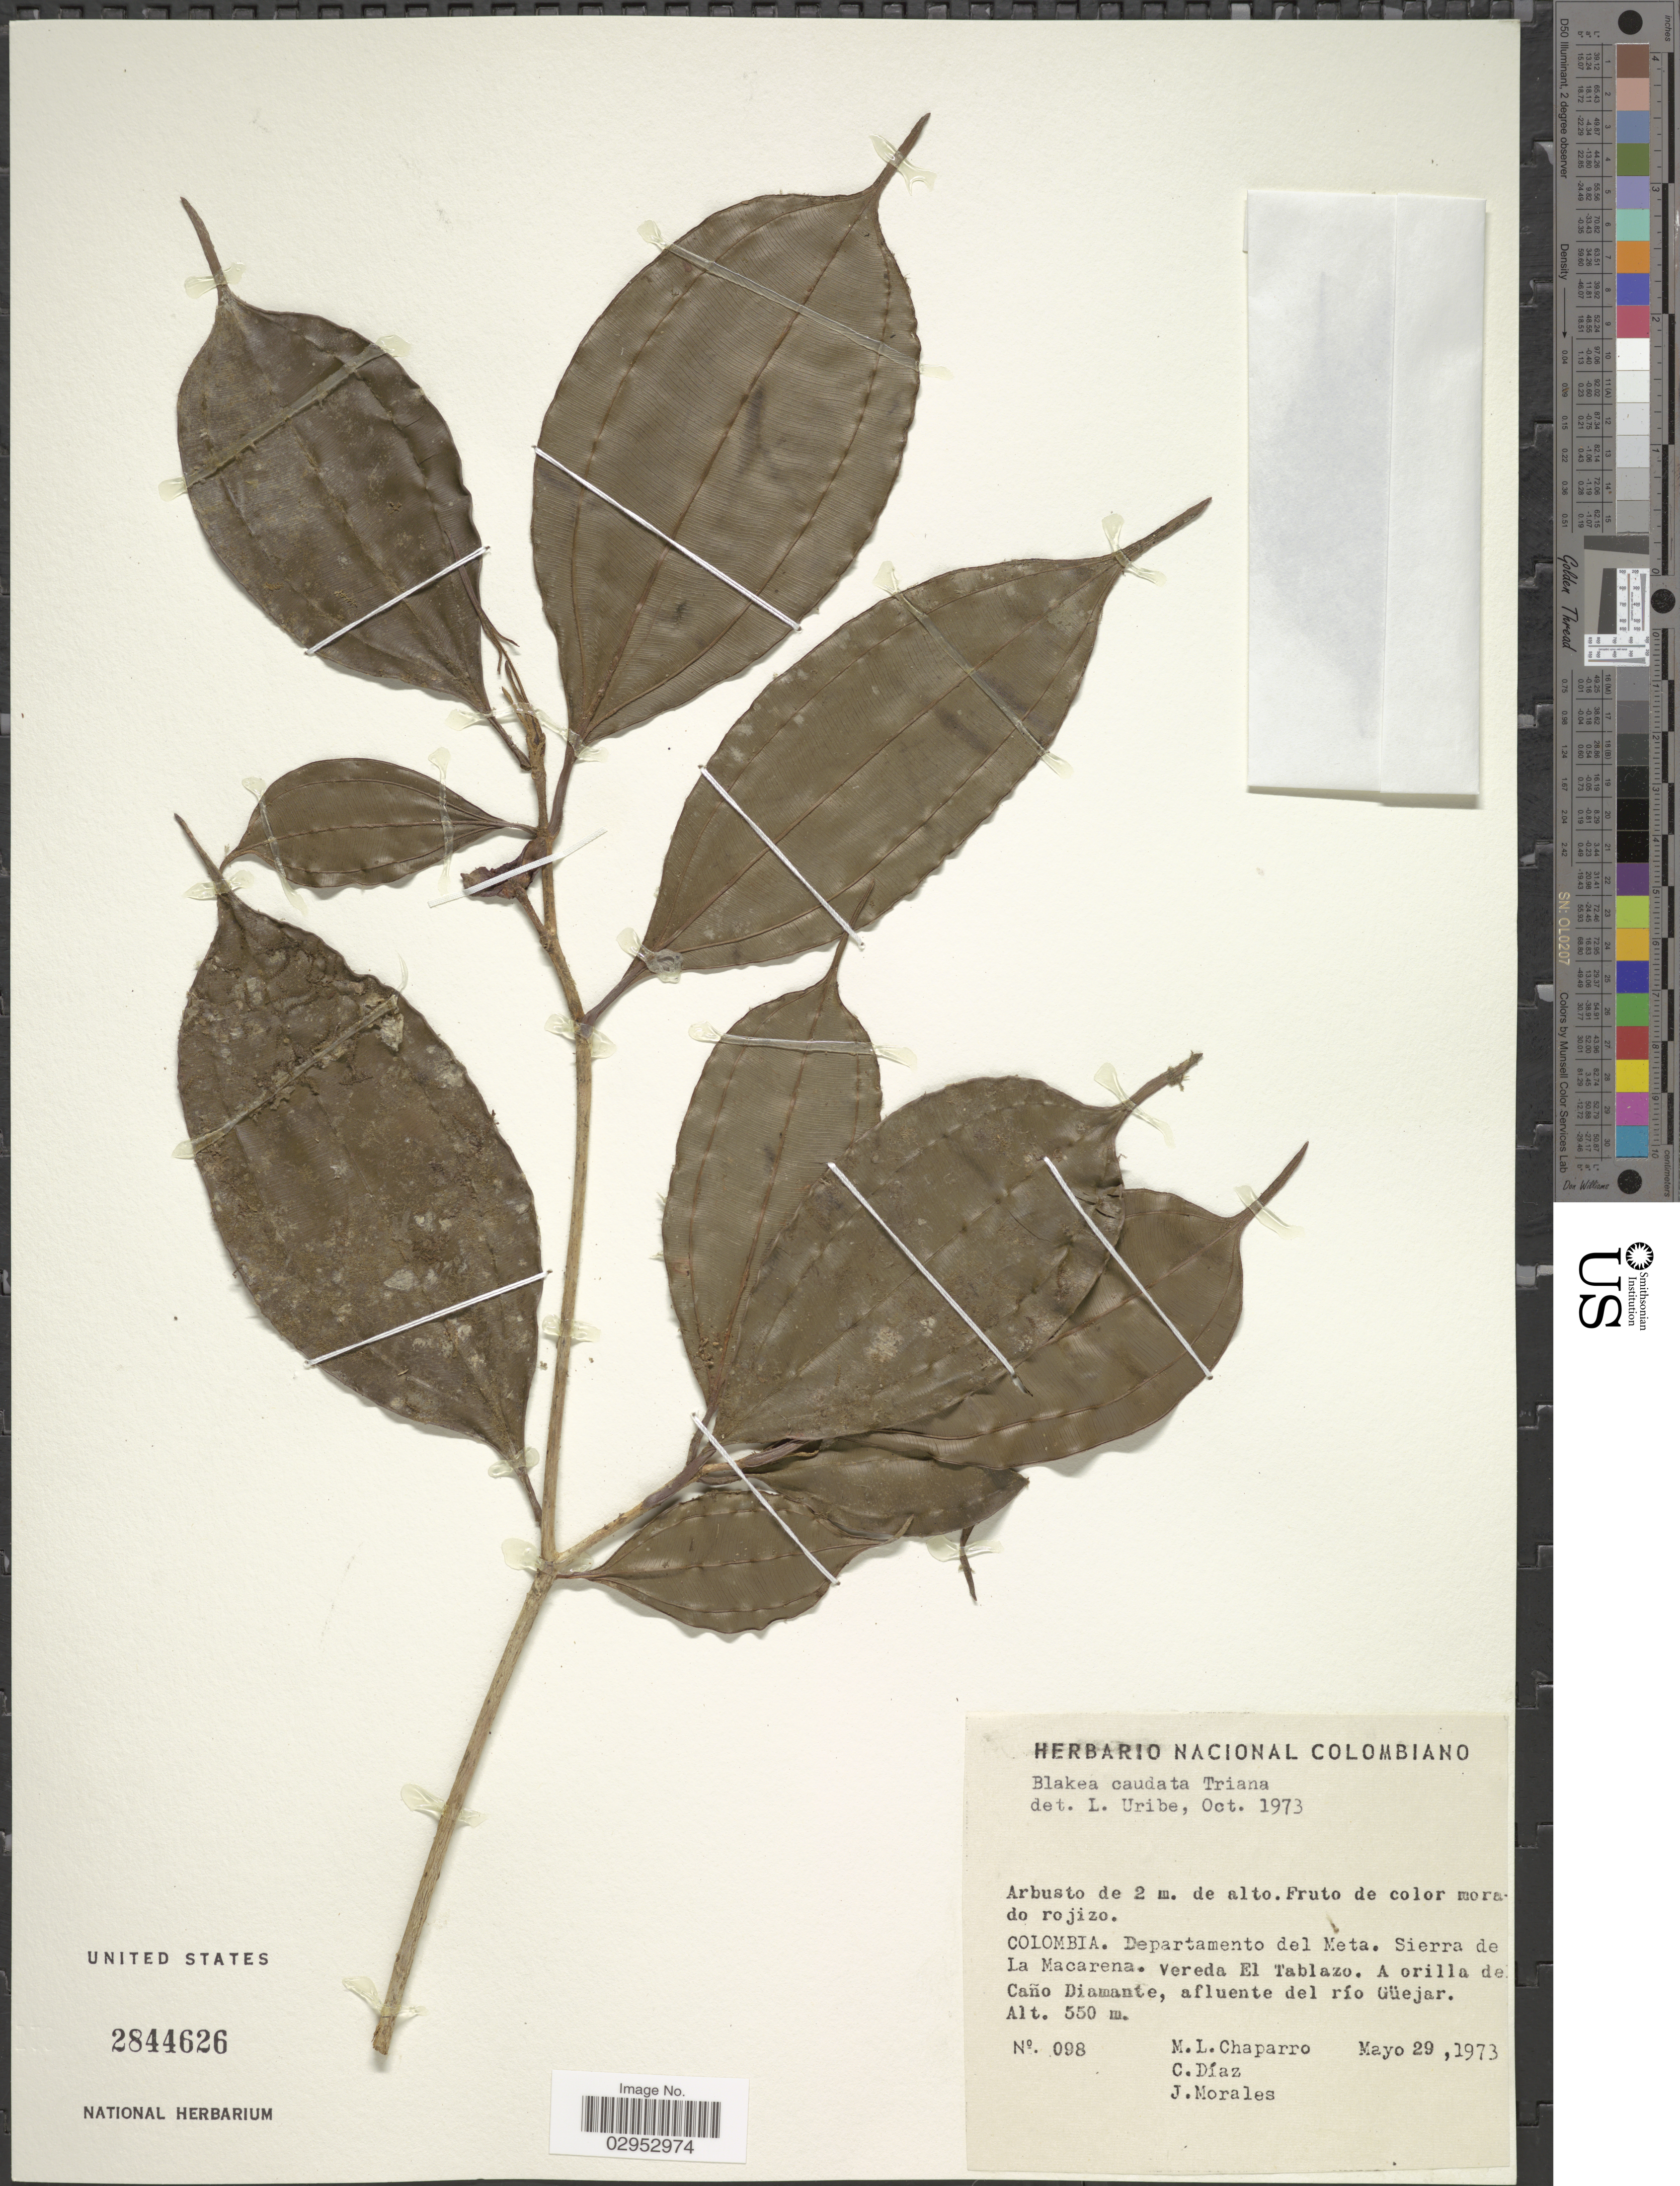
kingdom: Plantae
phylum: Tracheophyta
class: Magnoliopsida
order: Myrtales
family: Melastomataceae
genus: Blakea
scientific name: Blakea caudata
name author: Triana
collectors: M. Chaparro, C. Díaz & J. Morales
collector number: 098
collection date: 1973-05-29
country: Colombia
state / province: Meta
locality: Departamento del Meta. Sierra de La Macarena. Vereda El Tablazo. A orilla del Caño Diamante, afluente del río Güejar.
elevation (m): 550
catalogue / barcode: US 2844626